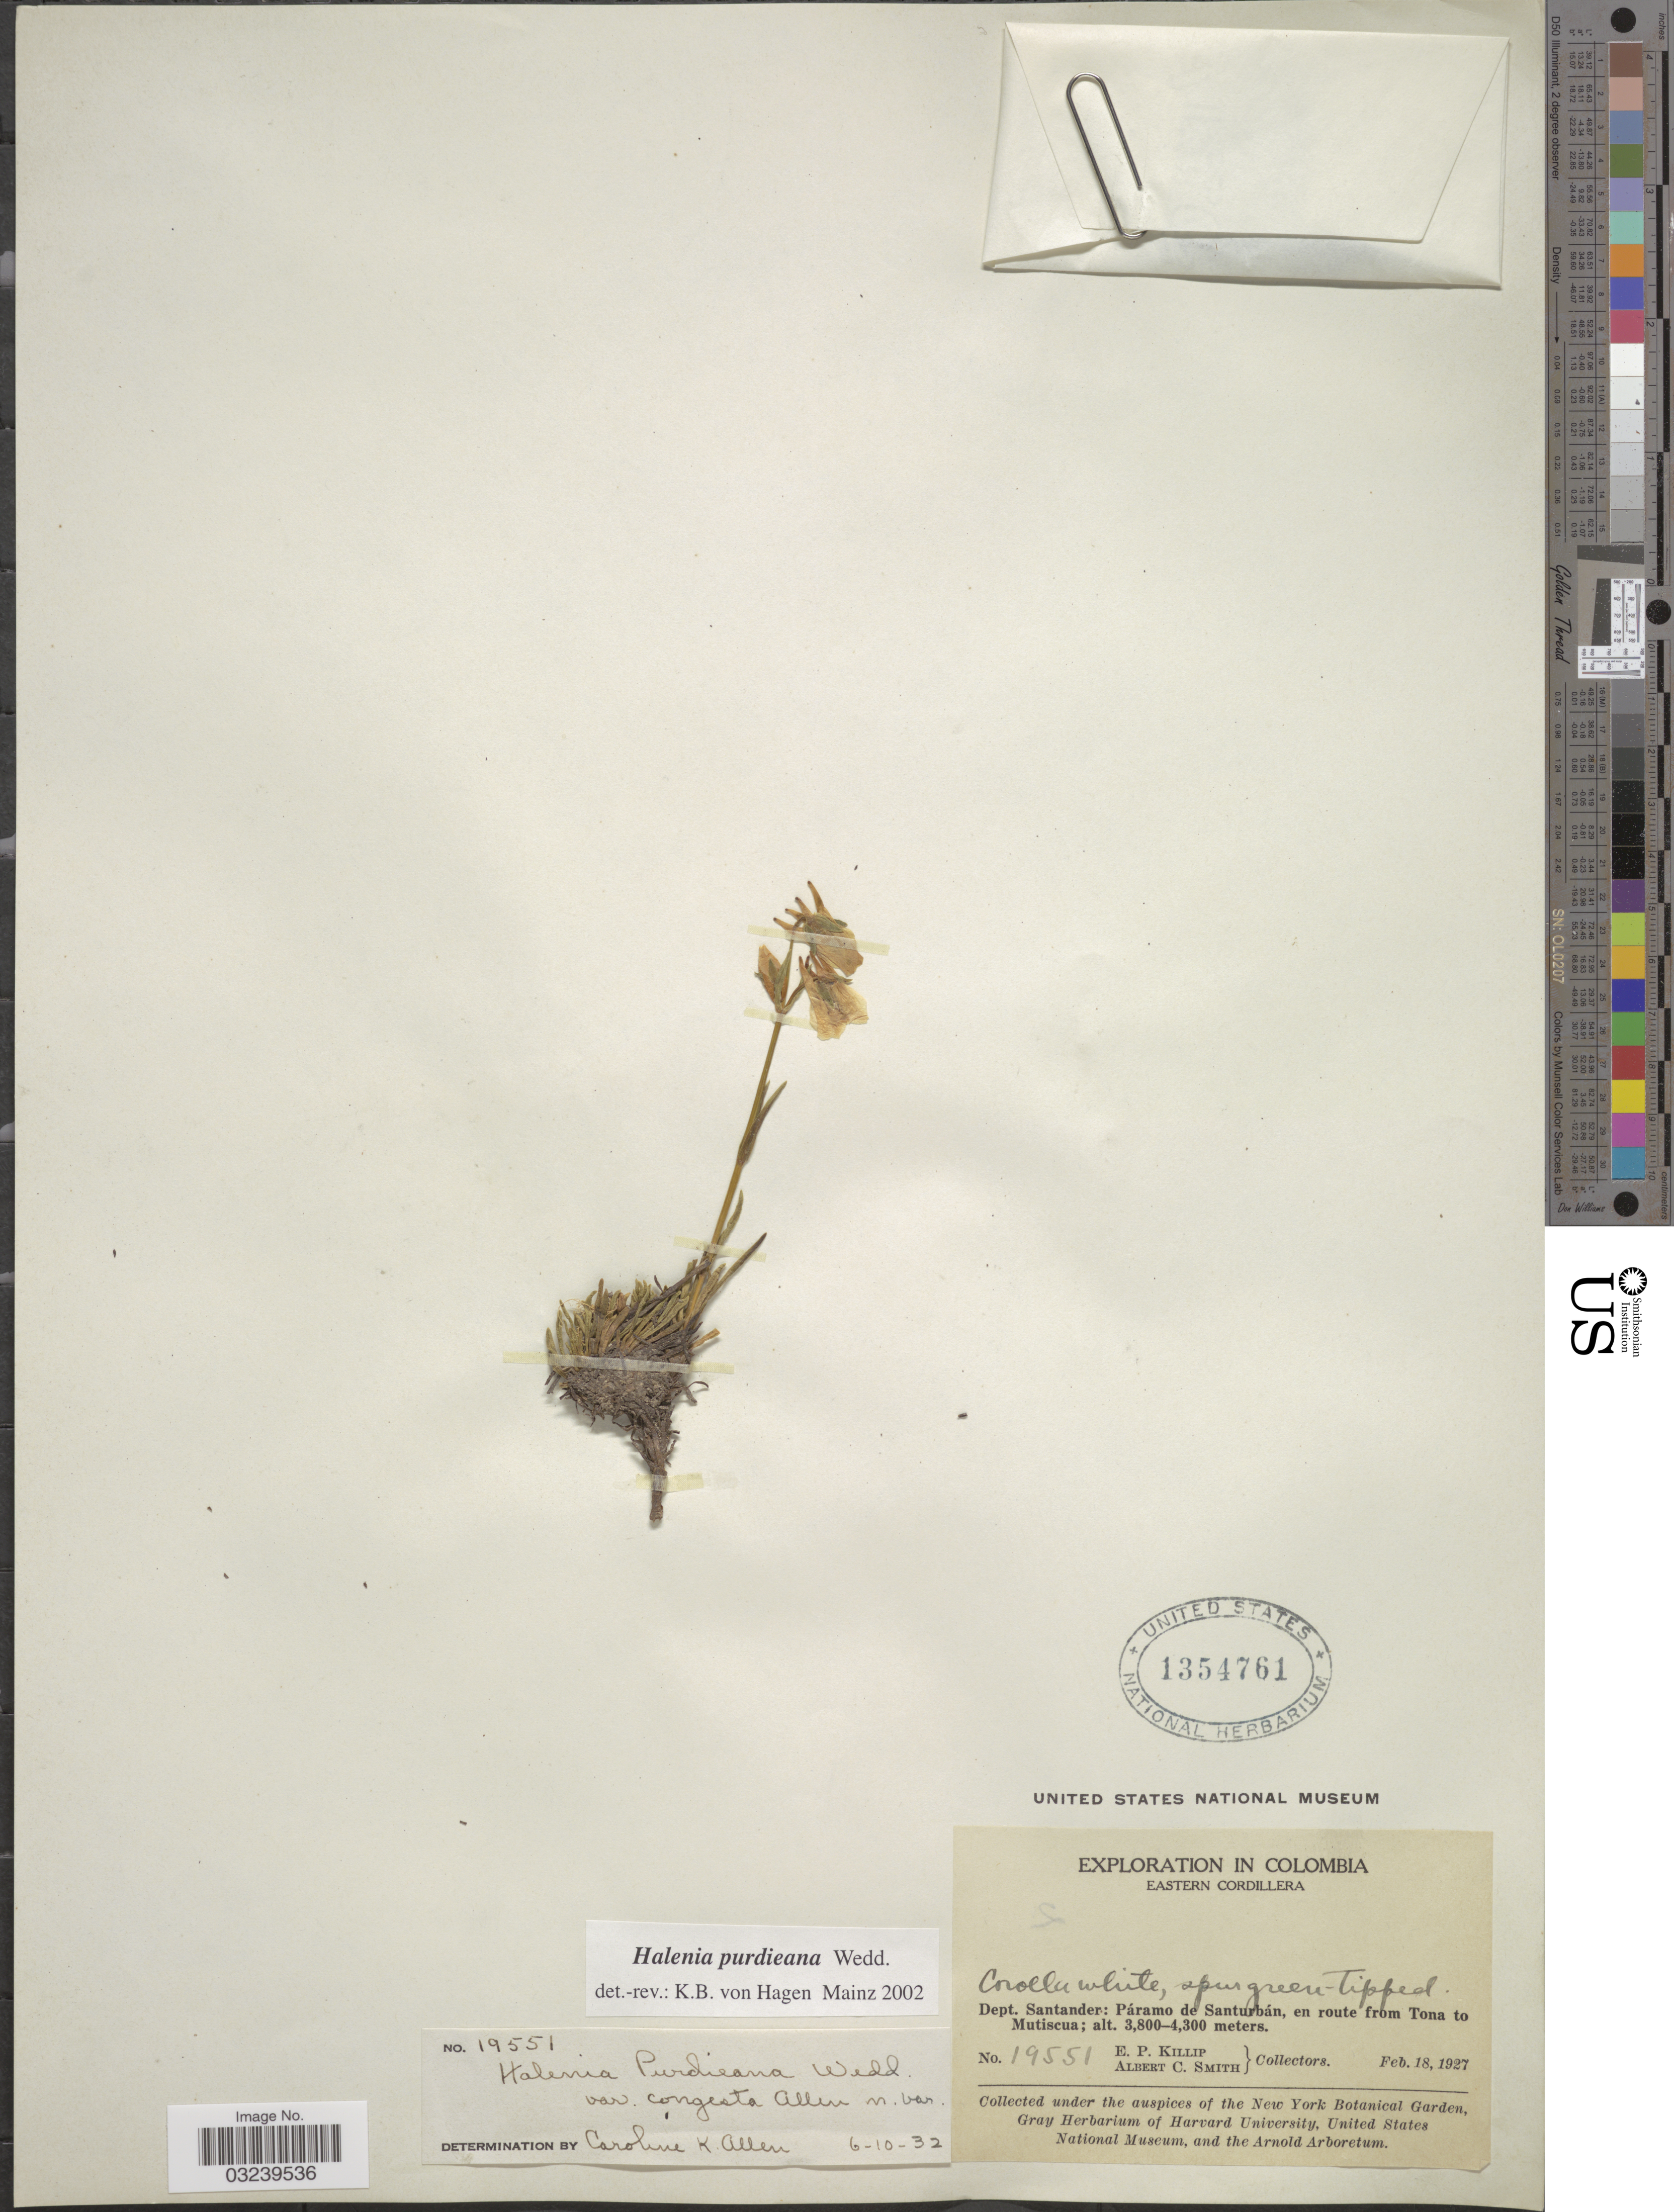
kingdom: Plantae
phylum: Tracheophyta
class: Magnoliopsida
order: Gentianales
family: Gentianaceae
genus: Halenia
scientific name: Halenia purdieana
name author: Wedd.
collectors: E. P. Killip & A. C. Smith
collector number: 19551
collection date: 1927-02-18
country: Colombia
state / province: Santander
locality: Eastern Cordillera, Dept. Santander: Páramo de Santurbán, en route from Tona to Mutiscua.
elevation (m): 3800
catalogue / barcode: US 1354761